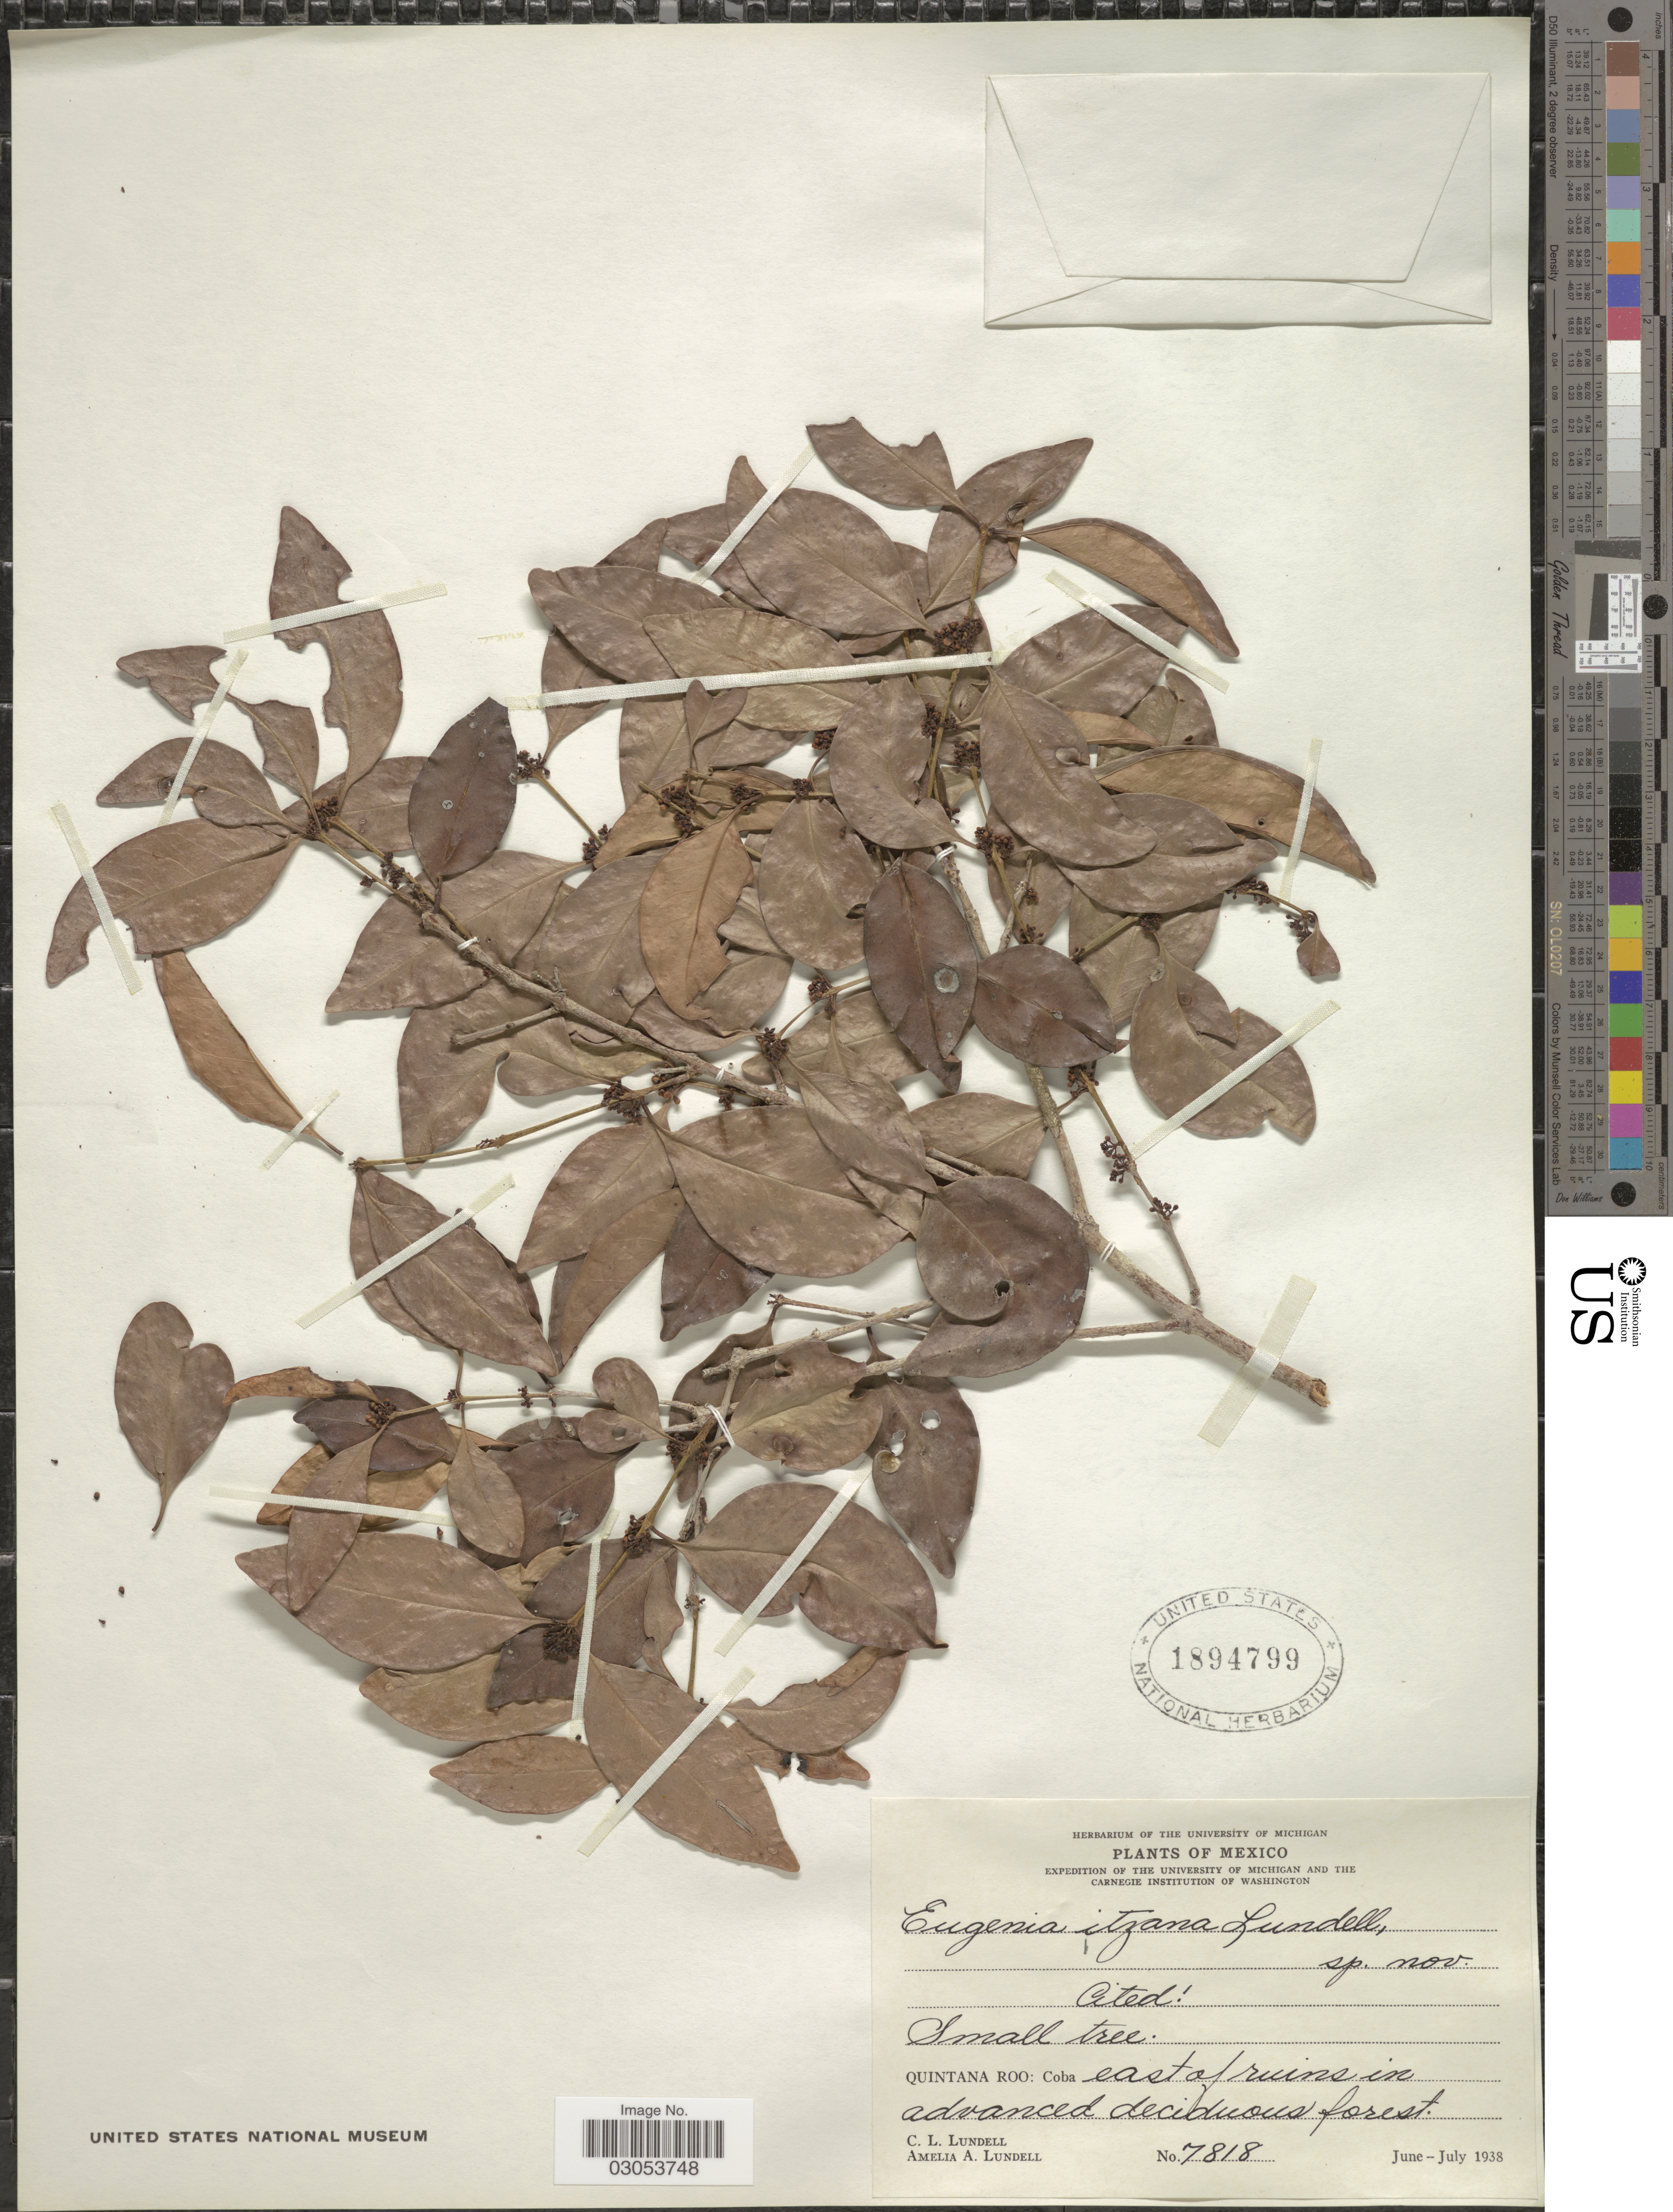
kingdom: Plantae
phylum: Tracheophyta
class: Magnoliopsida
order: Myrtales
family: Myrtaceae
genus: Eugenia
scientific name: Eugenia itzana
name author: Lundell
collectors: C. L. Lundell & A. A. Lundell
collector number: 7818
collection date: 1938-06/1938-07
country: Mexico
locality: Quintana Roo: Coba east of ruins in advanced deciduous forest.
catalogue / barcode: US 1894799